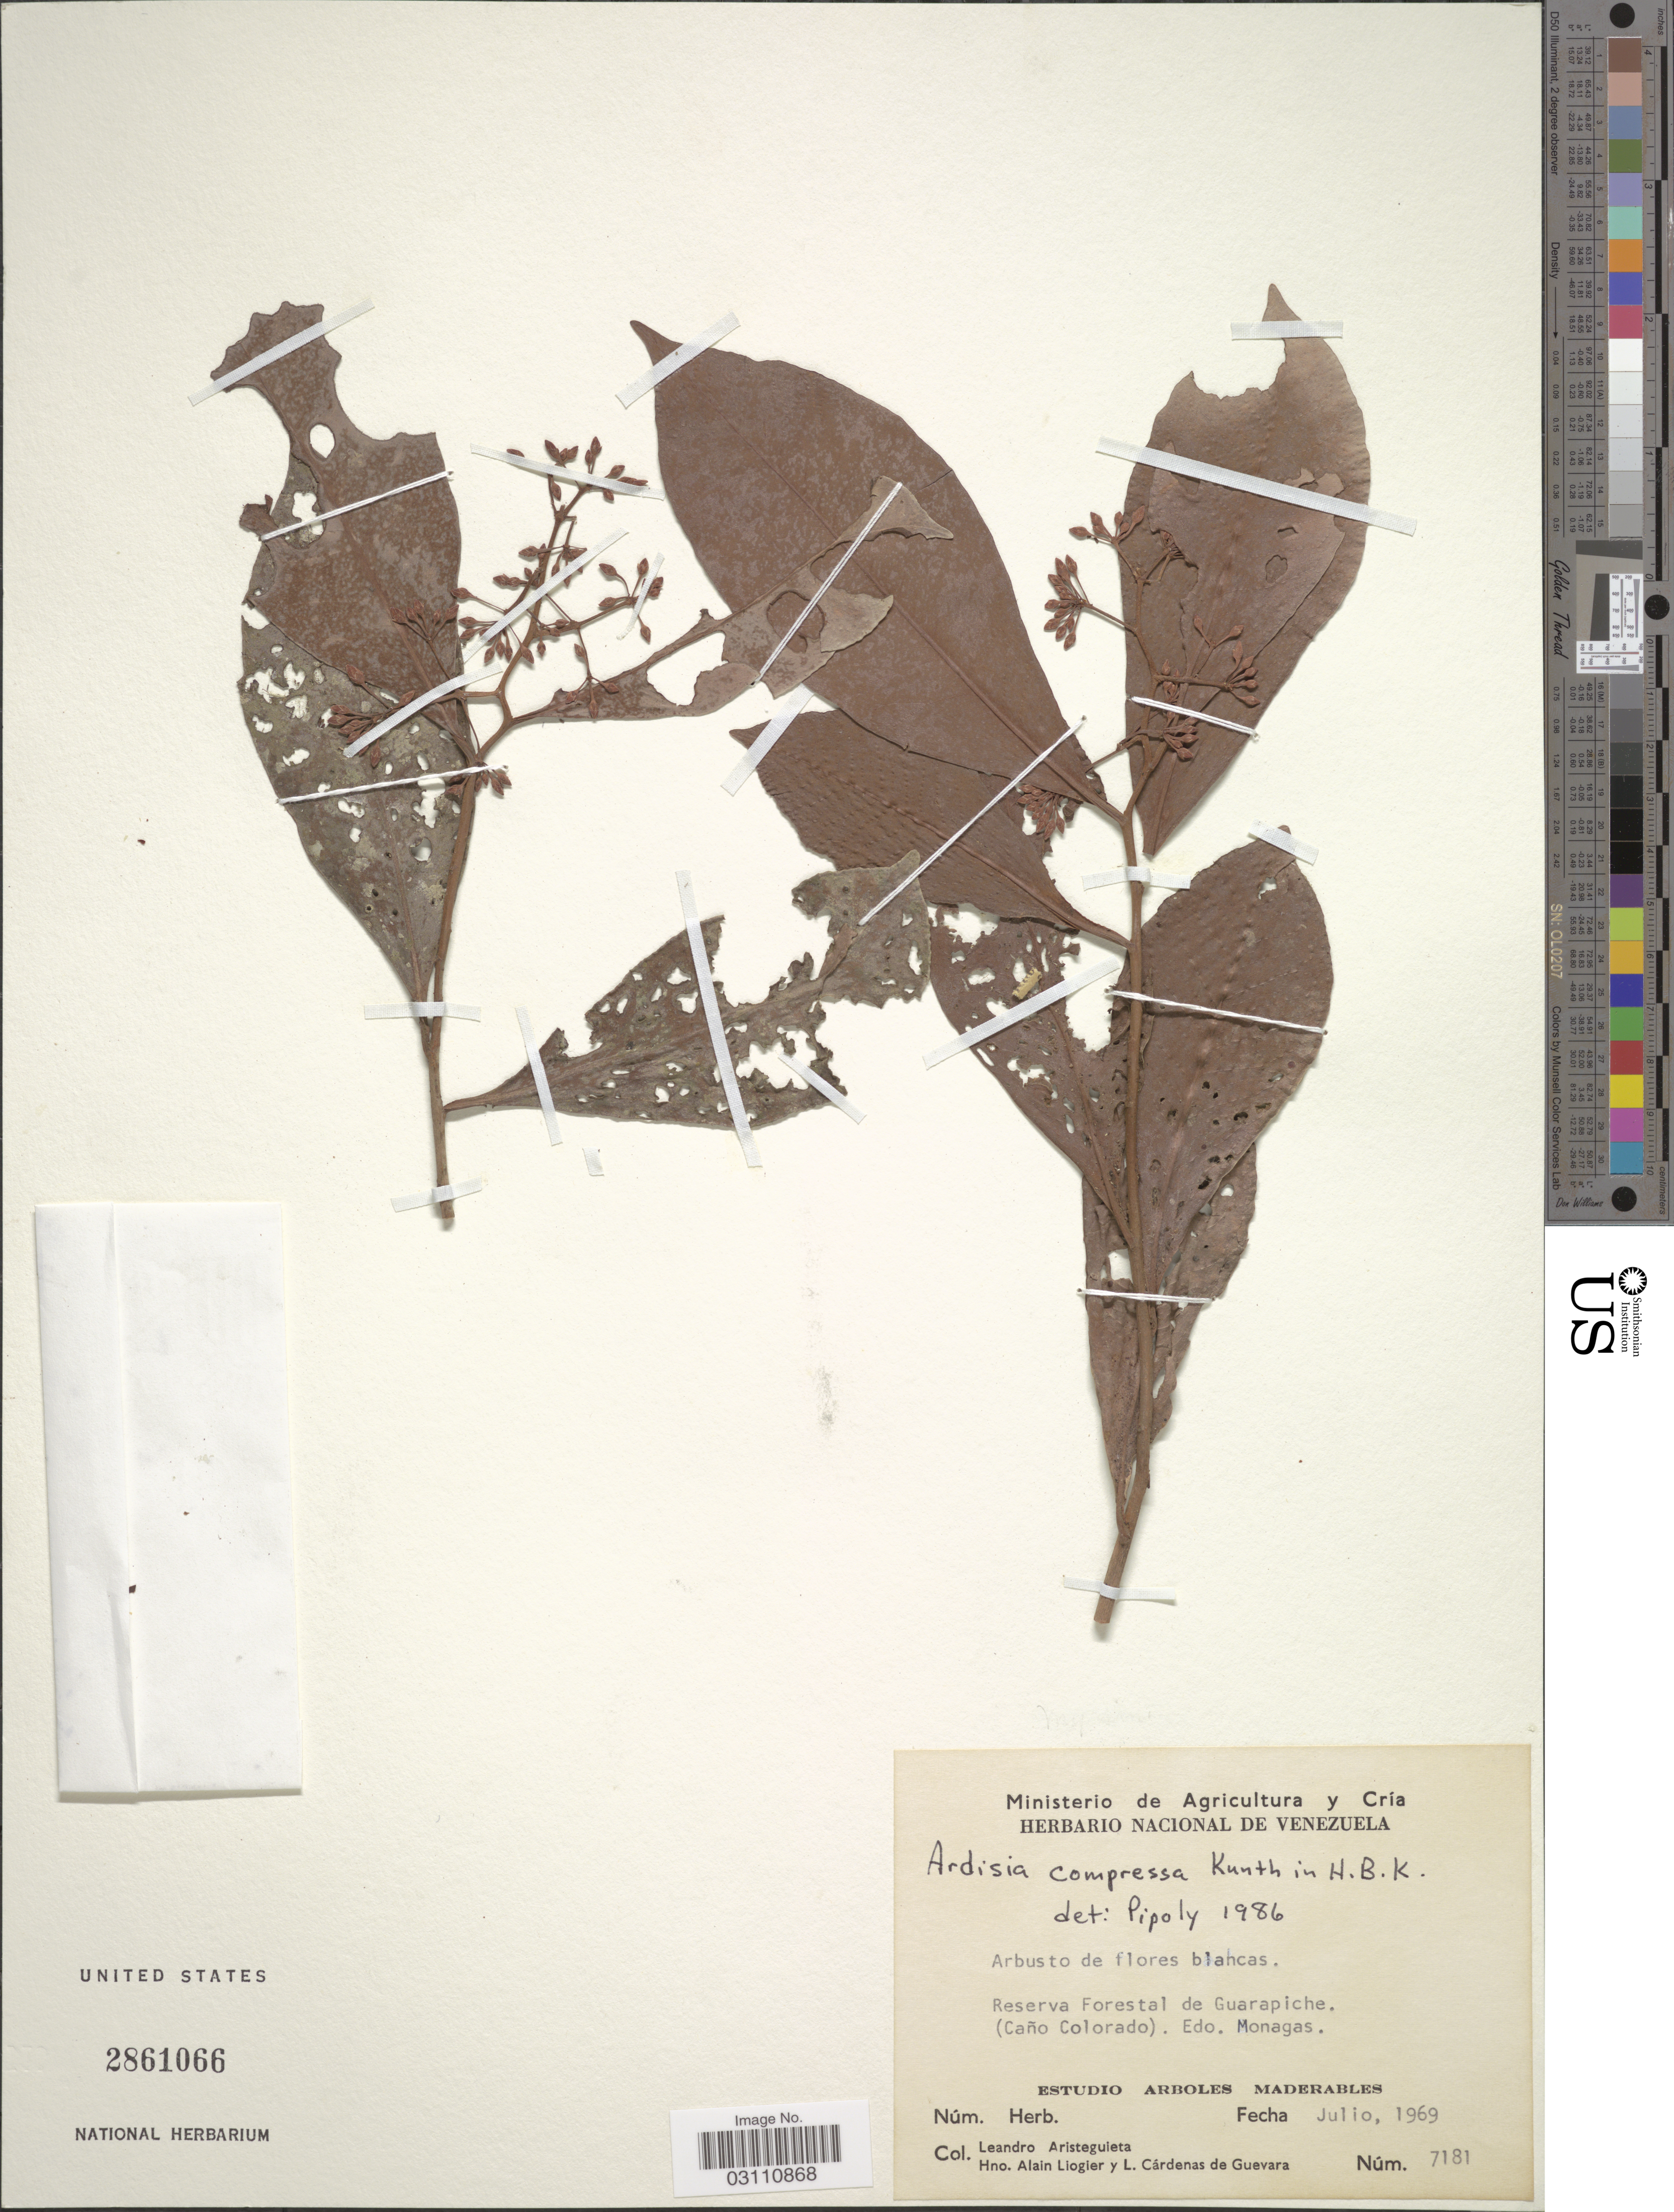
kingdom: Plantae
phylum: Tracheophyta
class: Magnoliopsida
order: Ericales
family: Primulaceae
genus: Ardisia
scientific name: Ardisia compressa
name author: Kunth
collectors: L. Aristeguieta, A. H. Liogier & L. De Guevara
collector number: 7181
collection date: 1969-07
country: Venezuela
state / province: Monagas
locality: Reserva Forestal de Guarapiche. (Caño Colorado).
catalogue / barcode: US 2861066